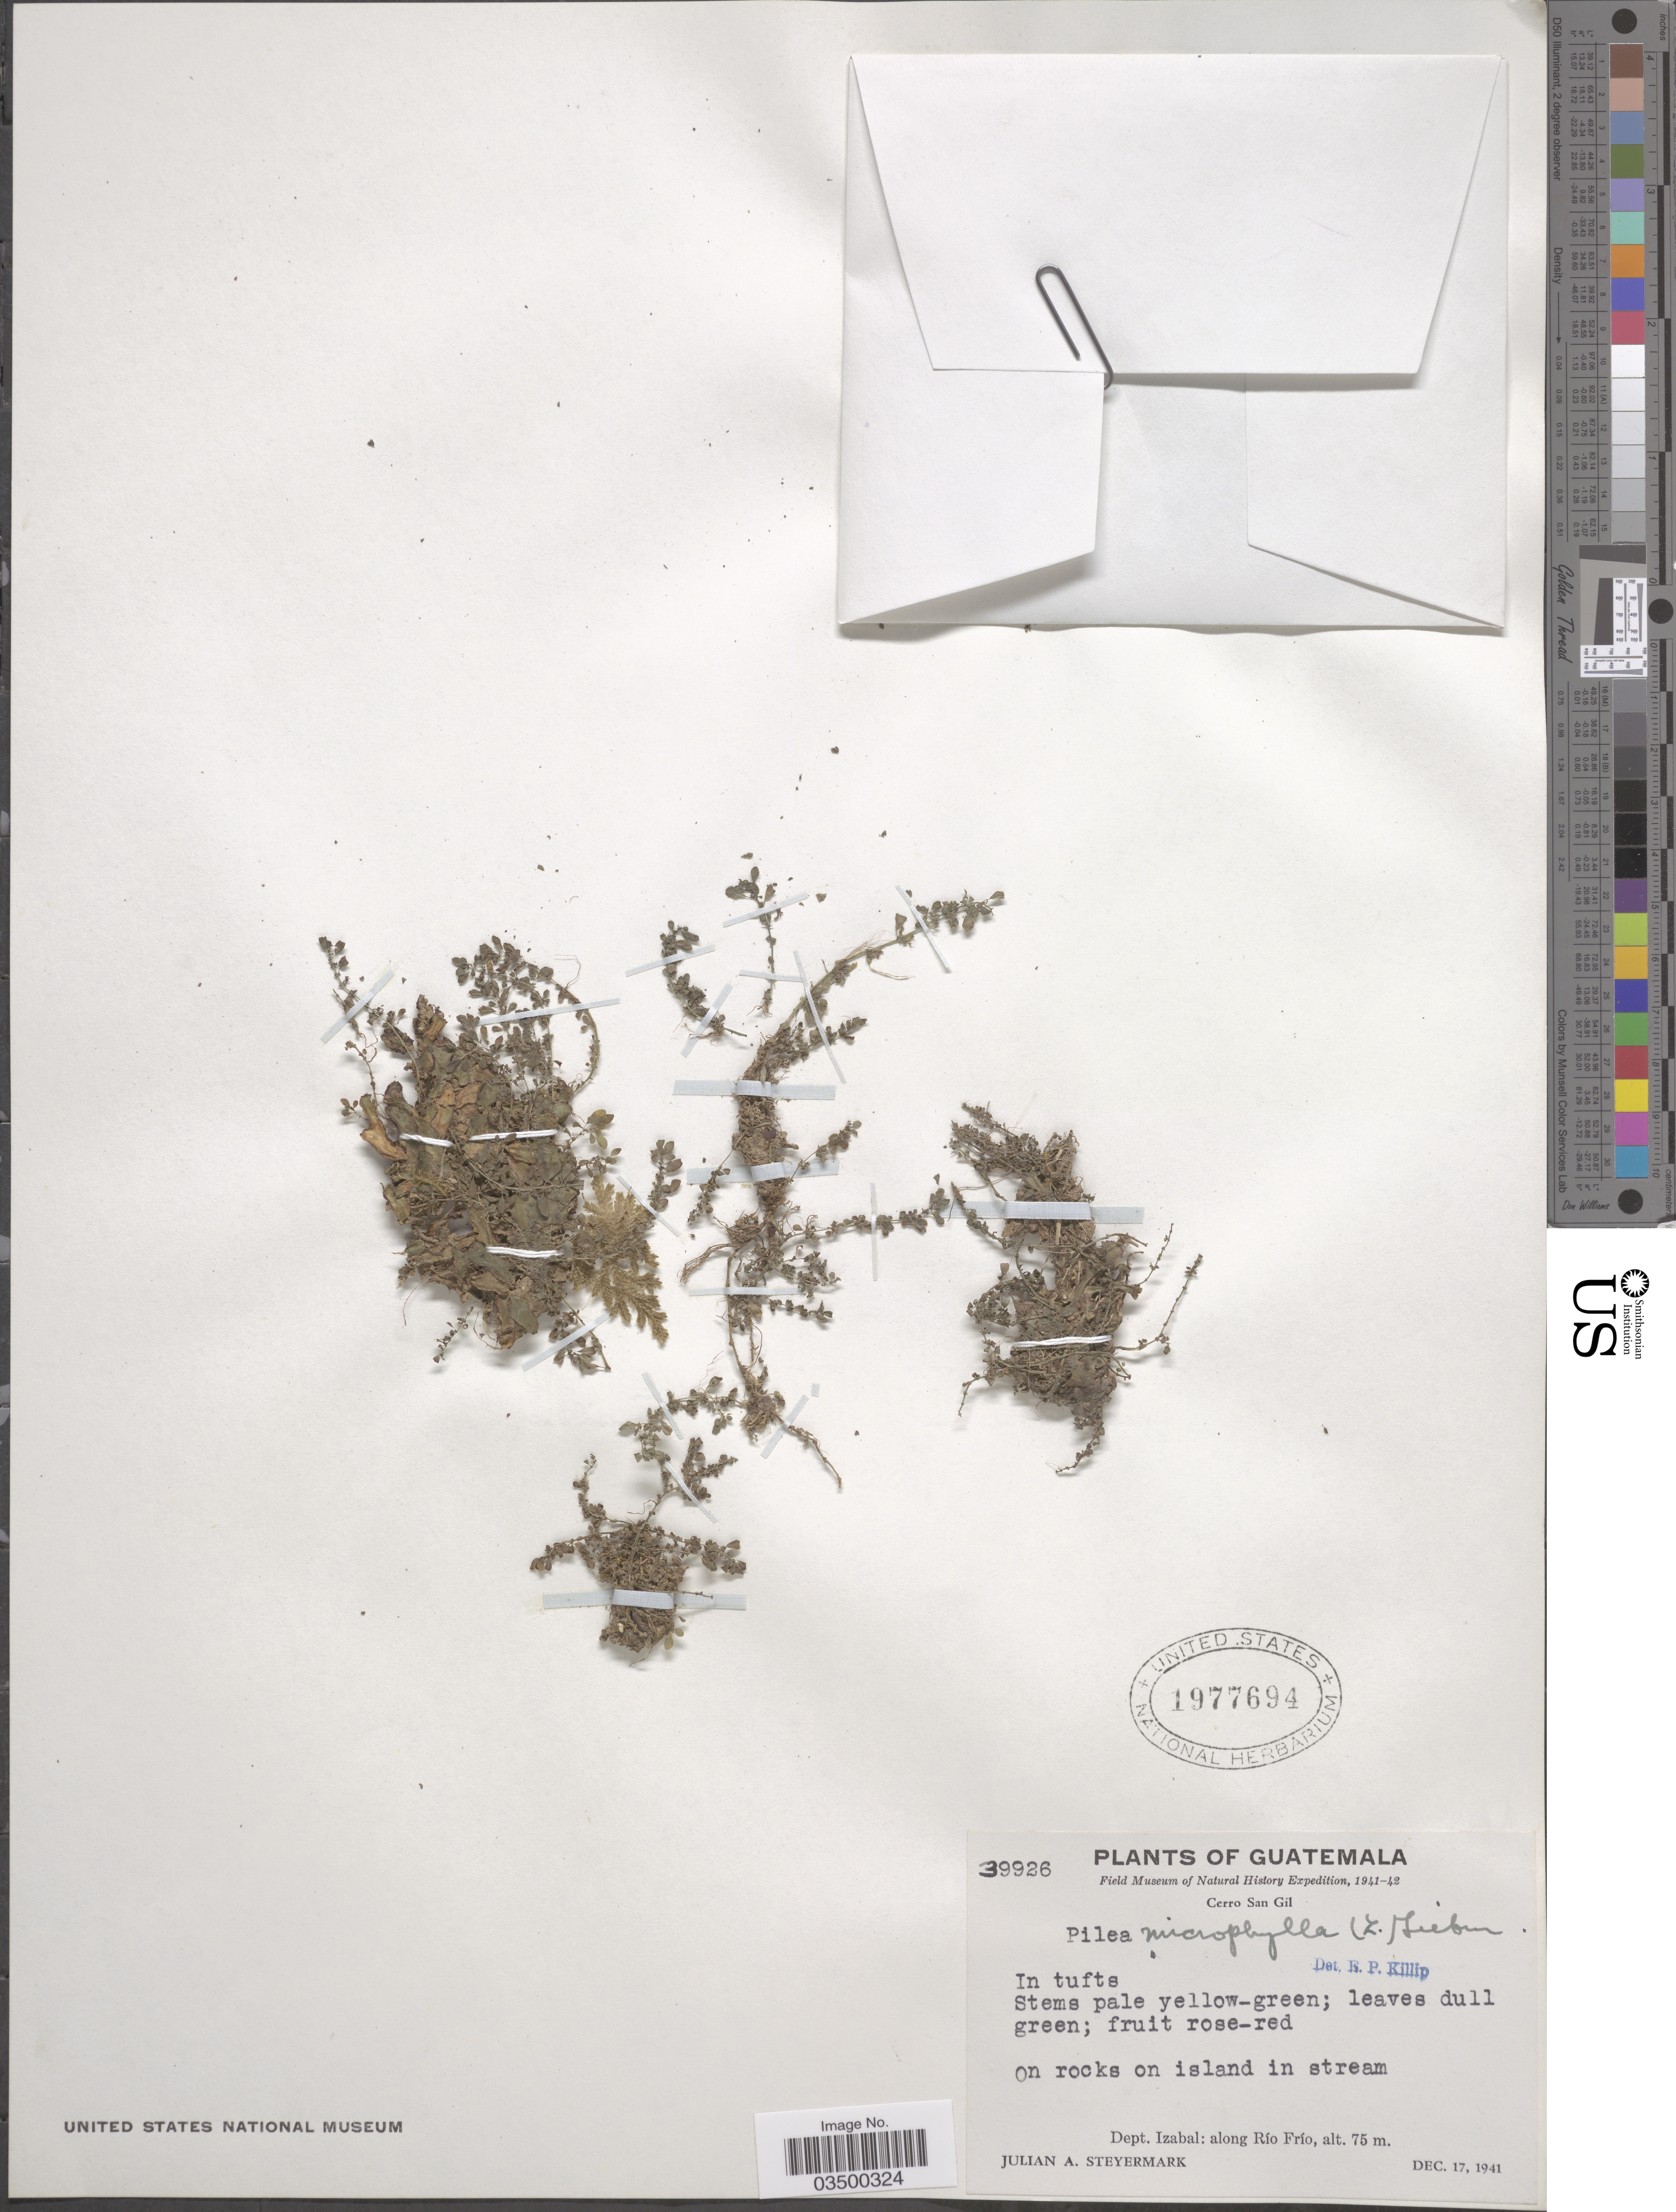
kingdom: Plantae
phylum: Tracheophyta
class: Magnoliopsida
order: Rosales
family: Urticaceae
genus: Pilea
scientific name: Pilea microphylla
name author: (L.) Liebm.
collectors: J. Steyermark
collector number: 39926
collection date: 1941-12-17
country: Guatemala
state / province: Izabal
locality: On island on stream. Dept. Izabal: along Río Frío.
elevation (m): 75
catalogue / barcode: US 1977694